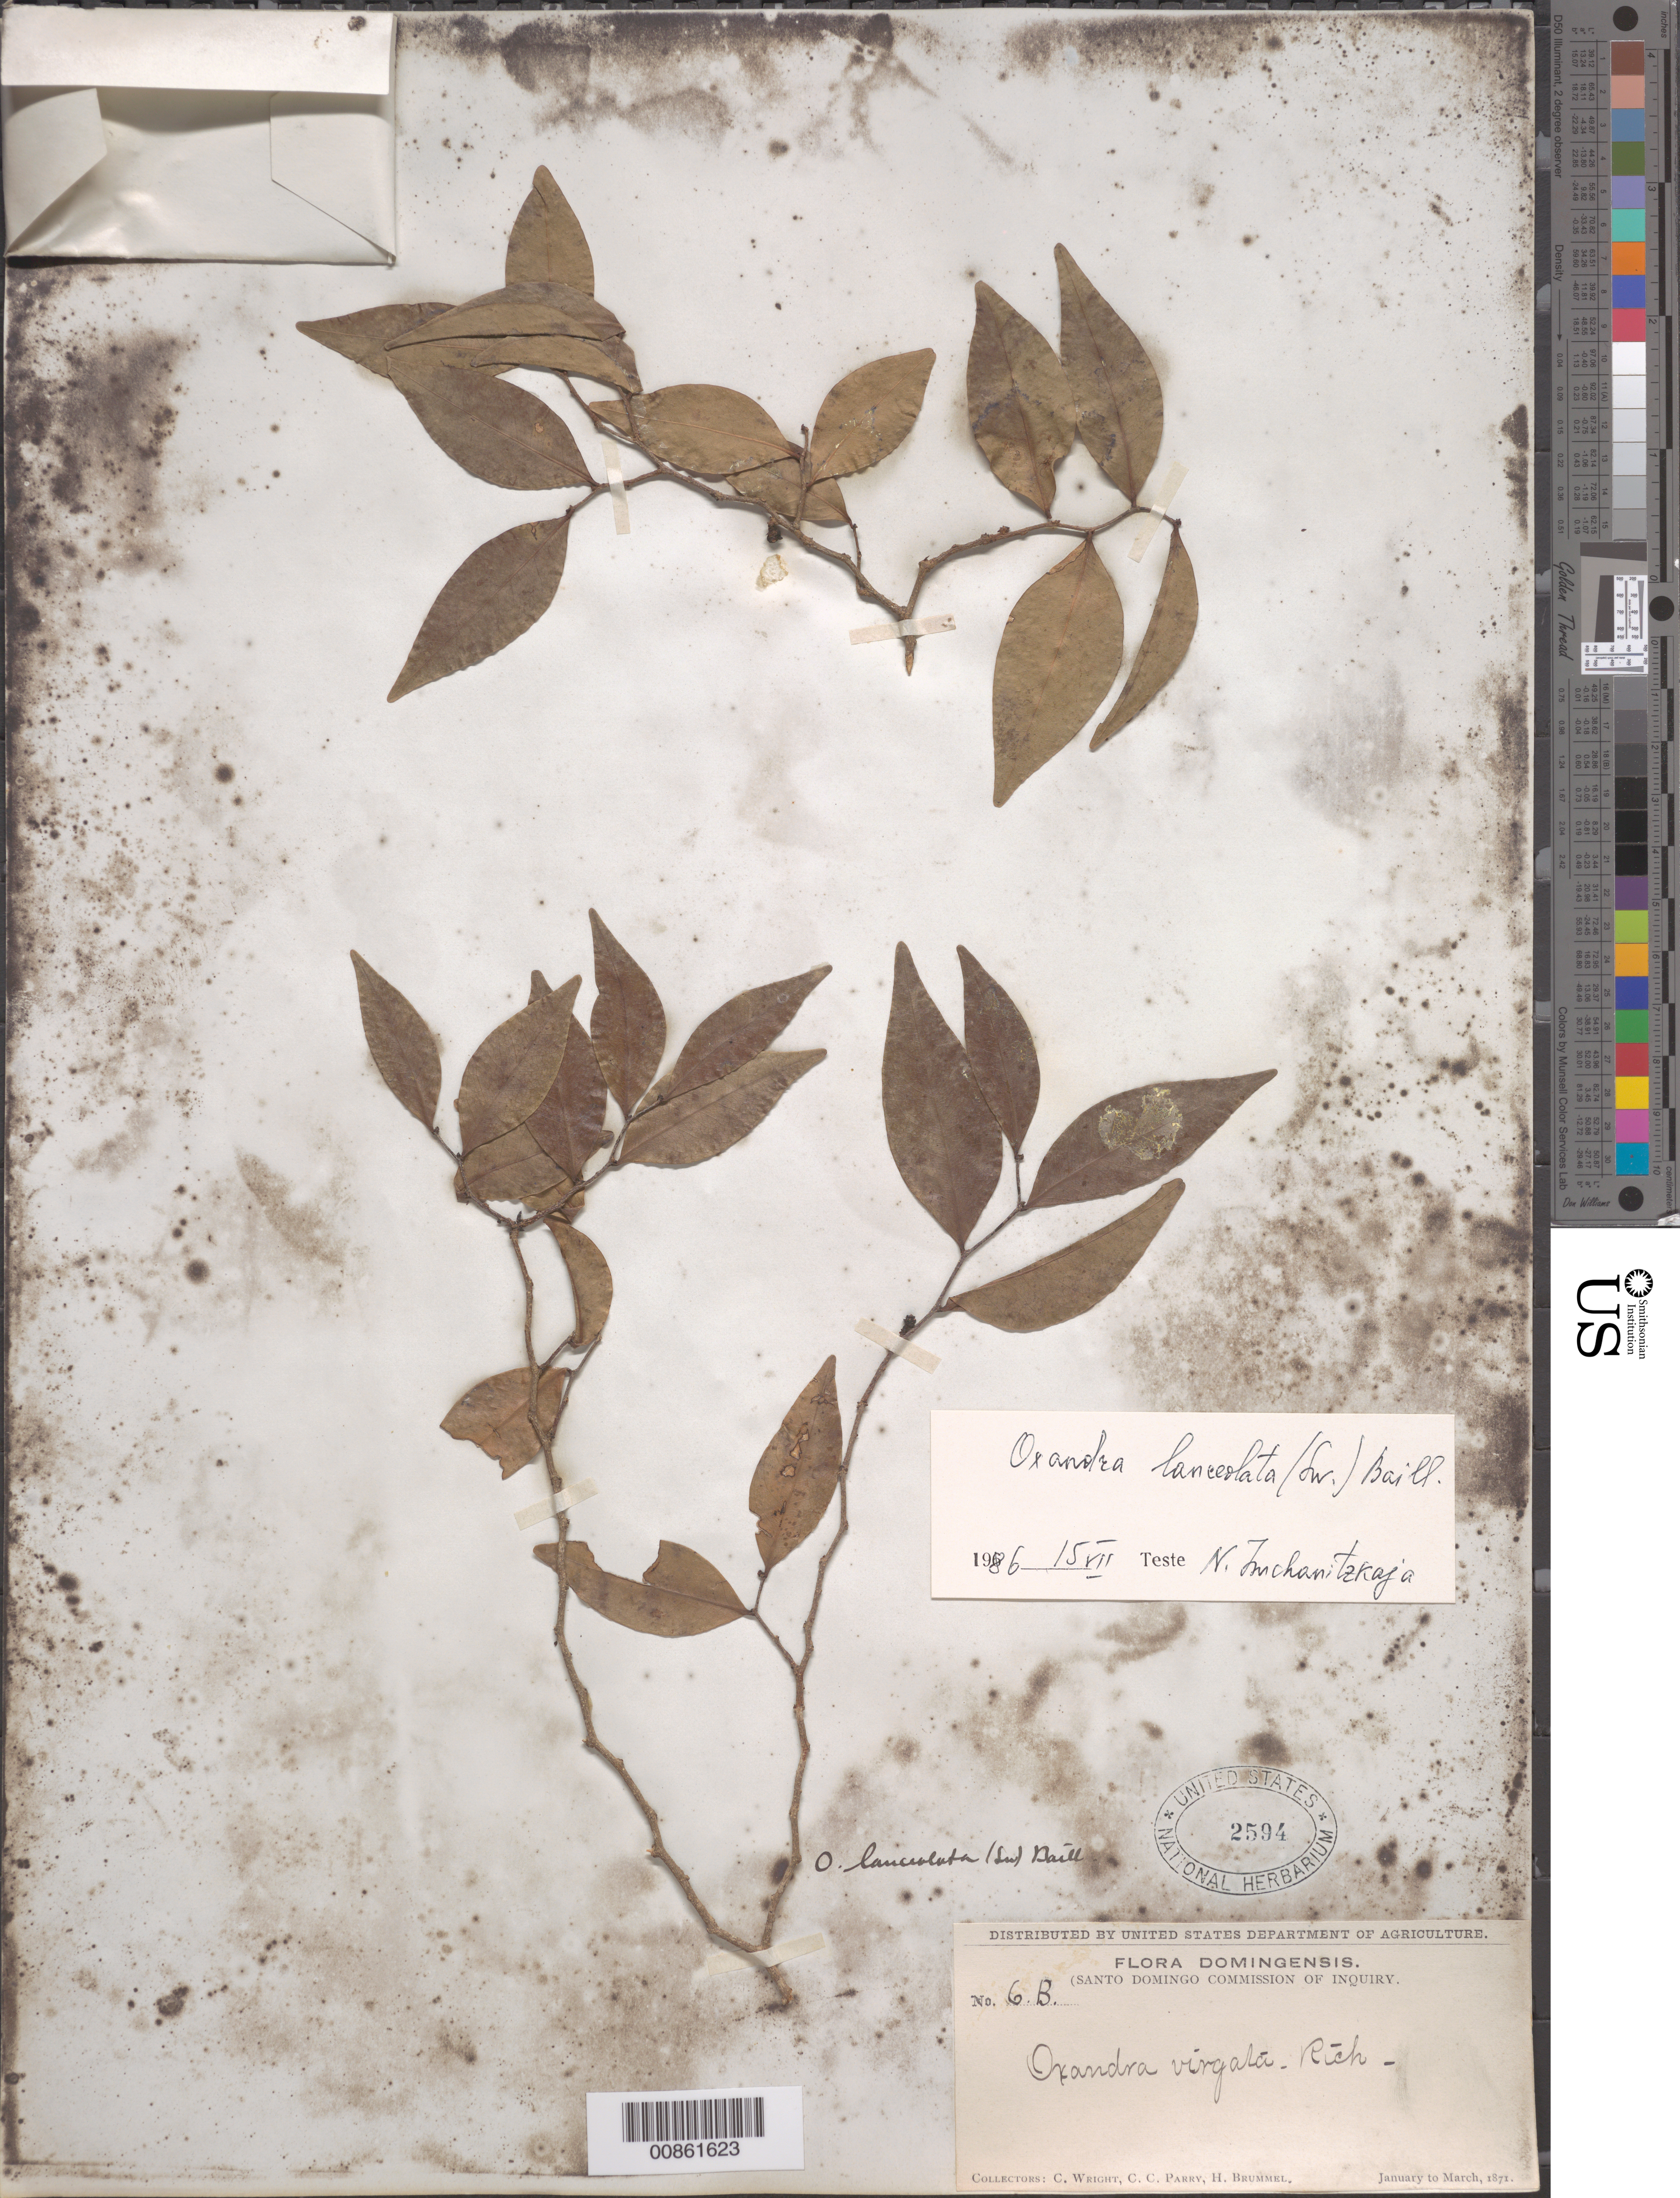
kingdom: Plantae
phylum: Tracheophyta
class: Magnoliopsida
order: Magnoliales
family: Annonaceae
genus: Oxandra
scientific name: Oxandra lanceolata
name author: (Sw.) Baill.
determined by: Imchanitzkaja, N.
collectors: C. Wright, C. C. Parry & H. Brummel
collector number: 6B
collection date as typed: Jan 1871 to -- Mar 1871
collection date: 1871-01/1871-03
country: Dominican Republic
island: Hispaniola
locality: Dominican Republic.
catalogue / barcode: US 2594